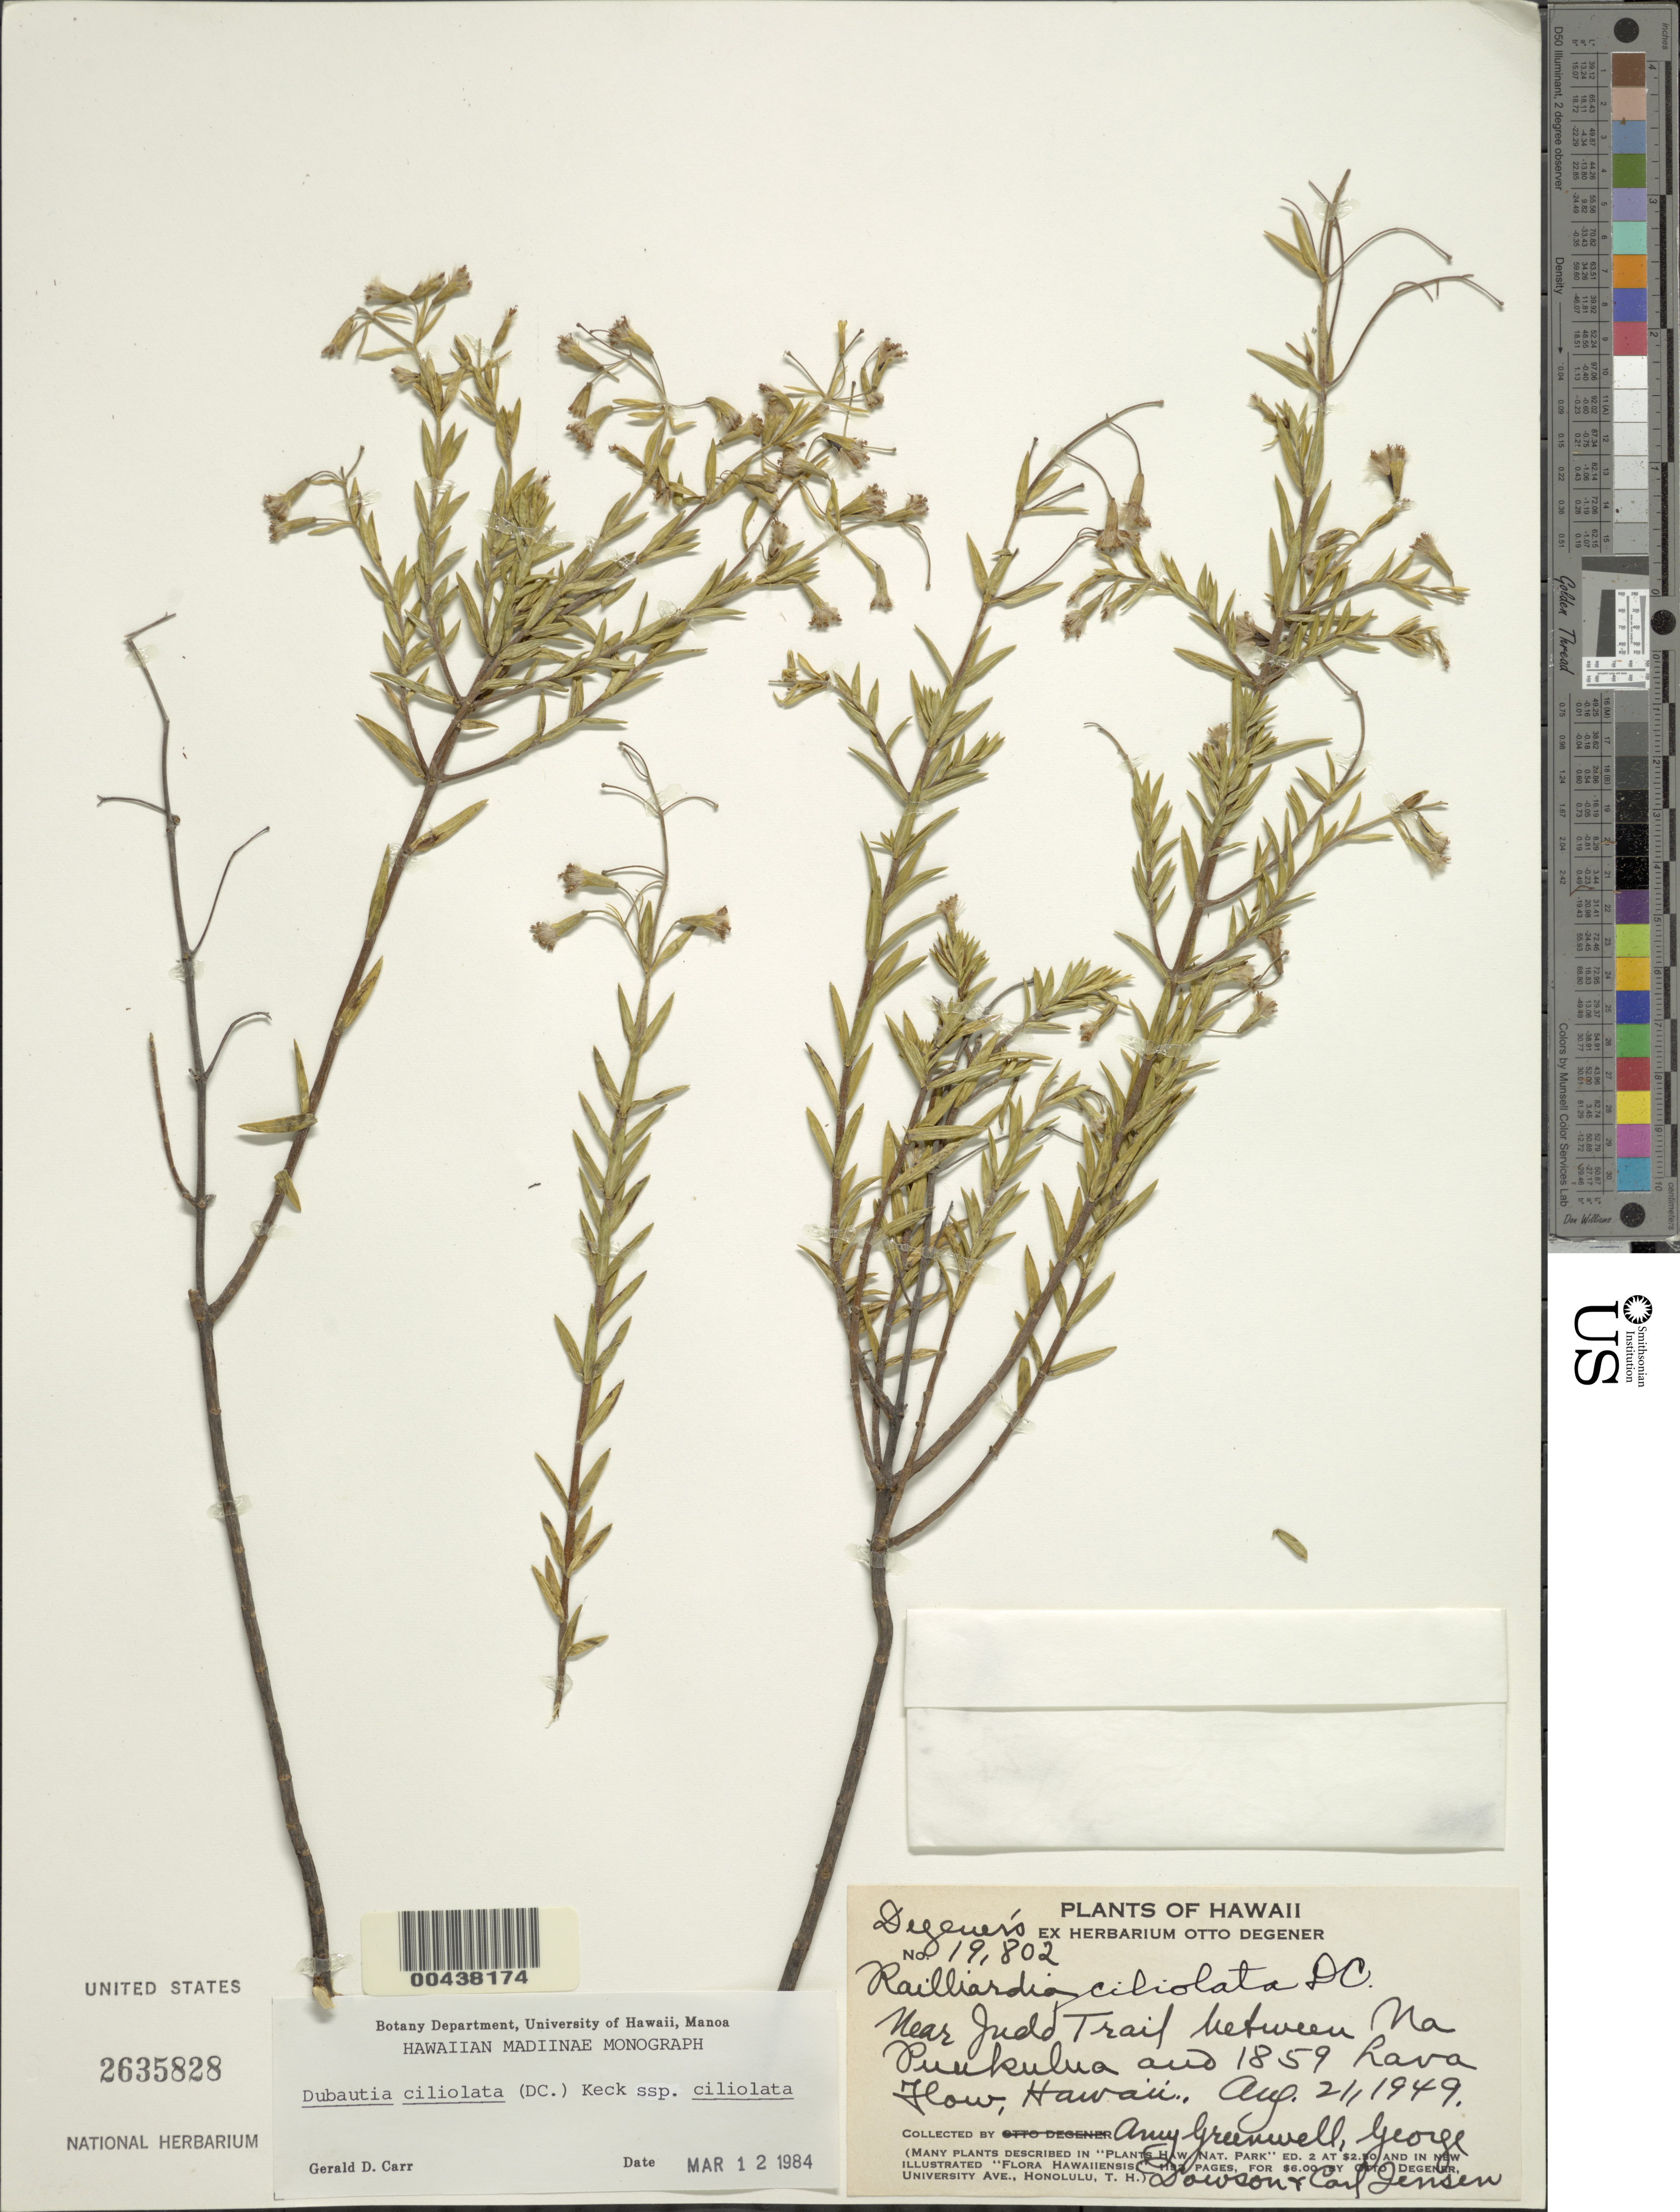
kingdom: Plantae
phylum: Tracheophyta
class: Magnoliopsida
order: Asterales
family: Asteraceae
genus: Dubautia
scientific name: Dubautia ciliolata subsp. ciliolata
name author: (DC.) D.D. Keck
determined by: Carr, G. D.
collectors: A. B. Greenwell, G. Dowson & C. E. O. Jensen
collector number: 19802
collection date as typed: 21 Aug 1949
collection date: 1949-08-21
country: United States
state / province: Hawaii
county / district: Hawaii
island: Hawaii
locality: near Judd Trail between Na Puukulua and 1859 Lava Flow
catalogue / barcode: US 2635828